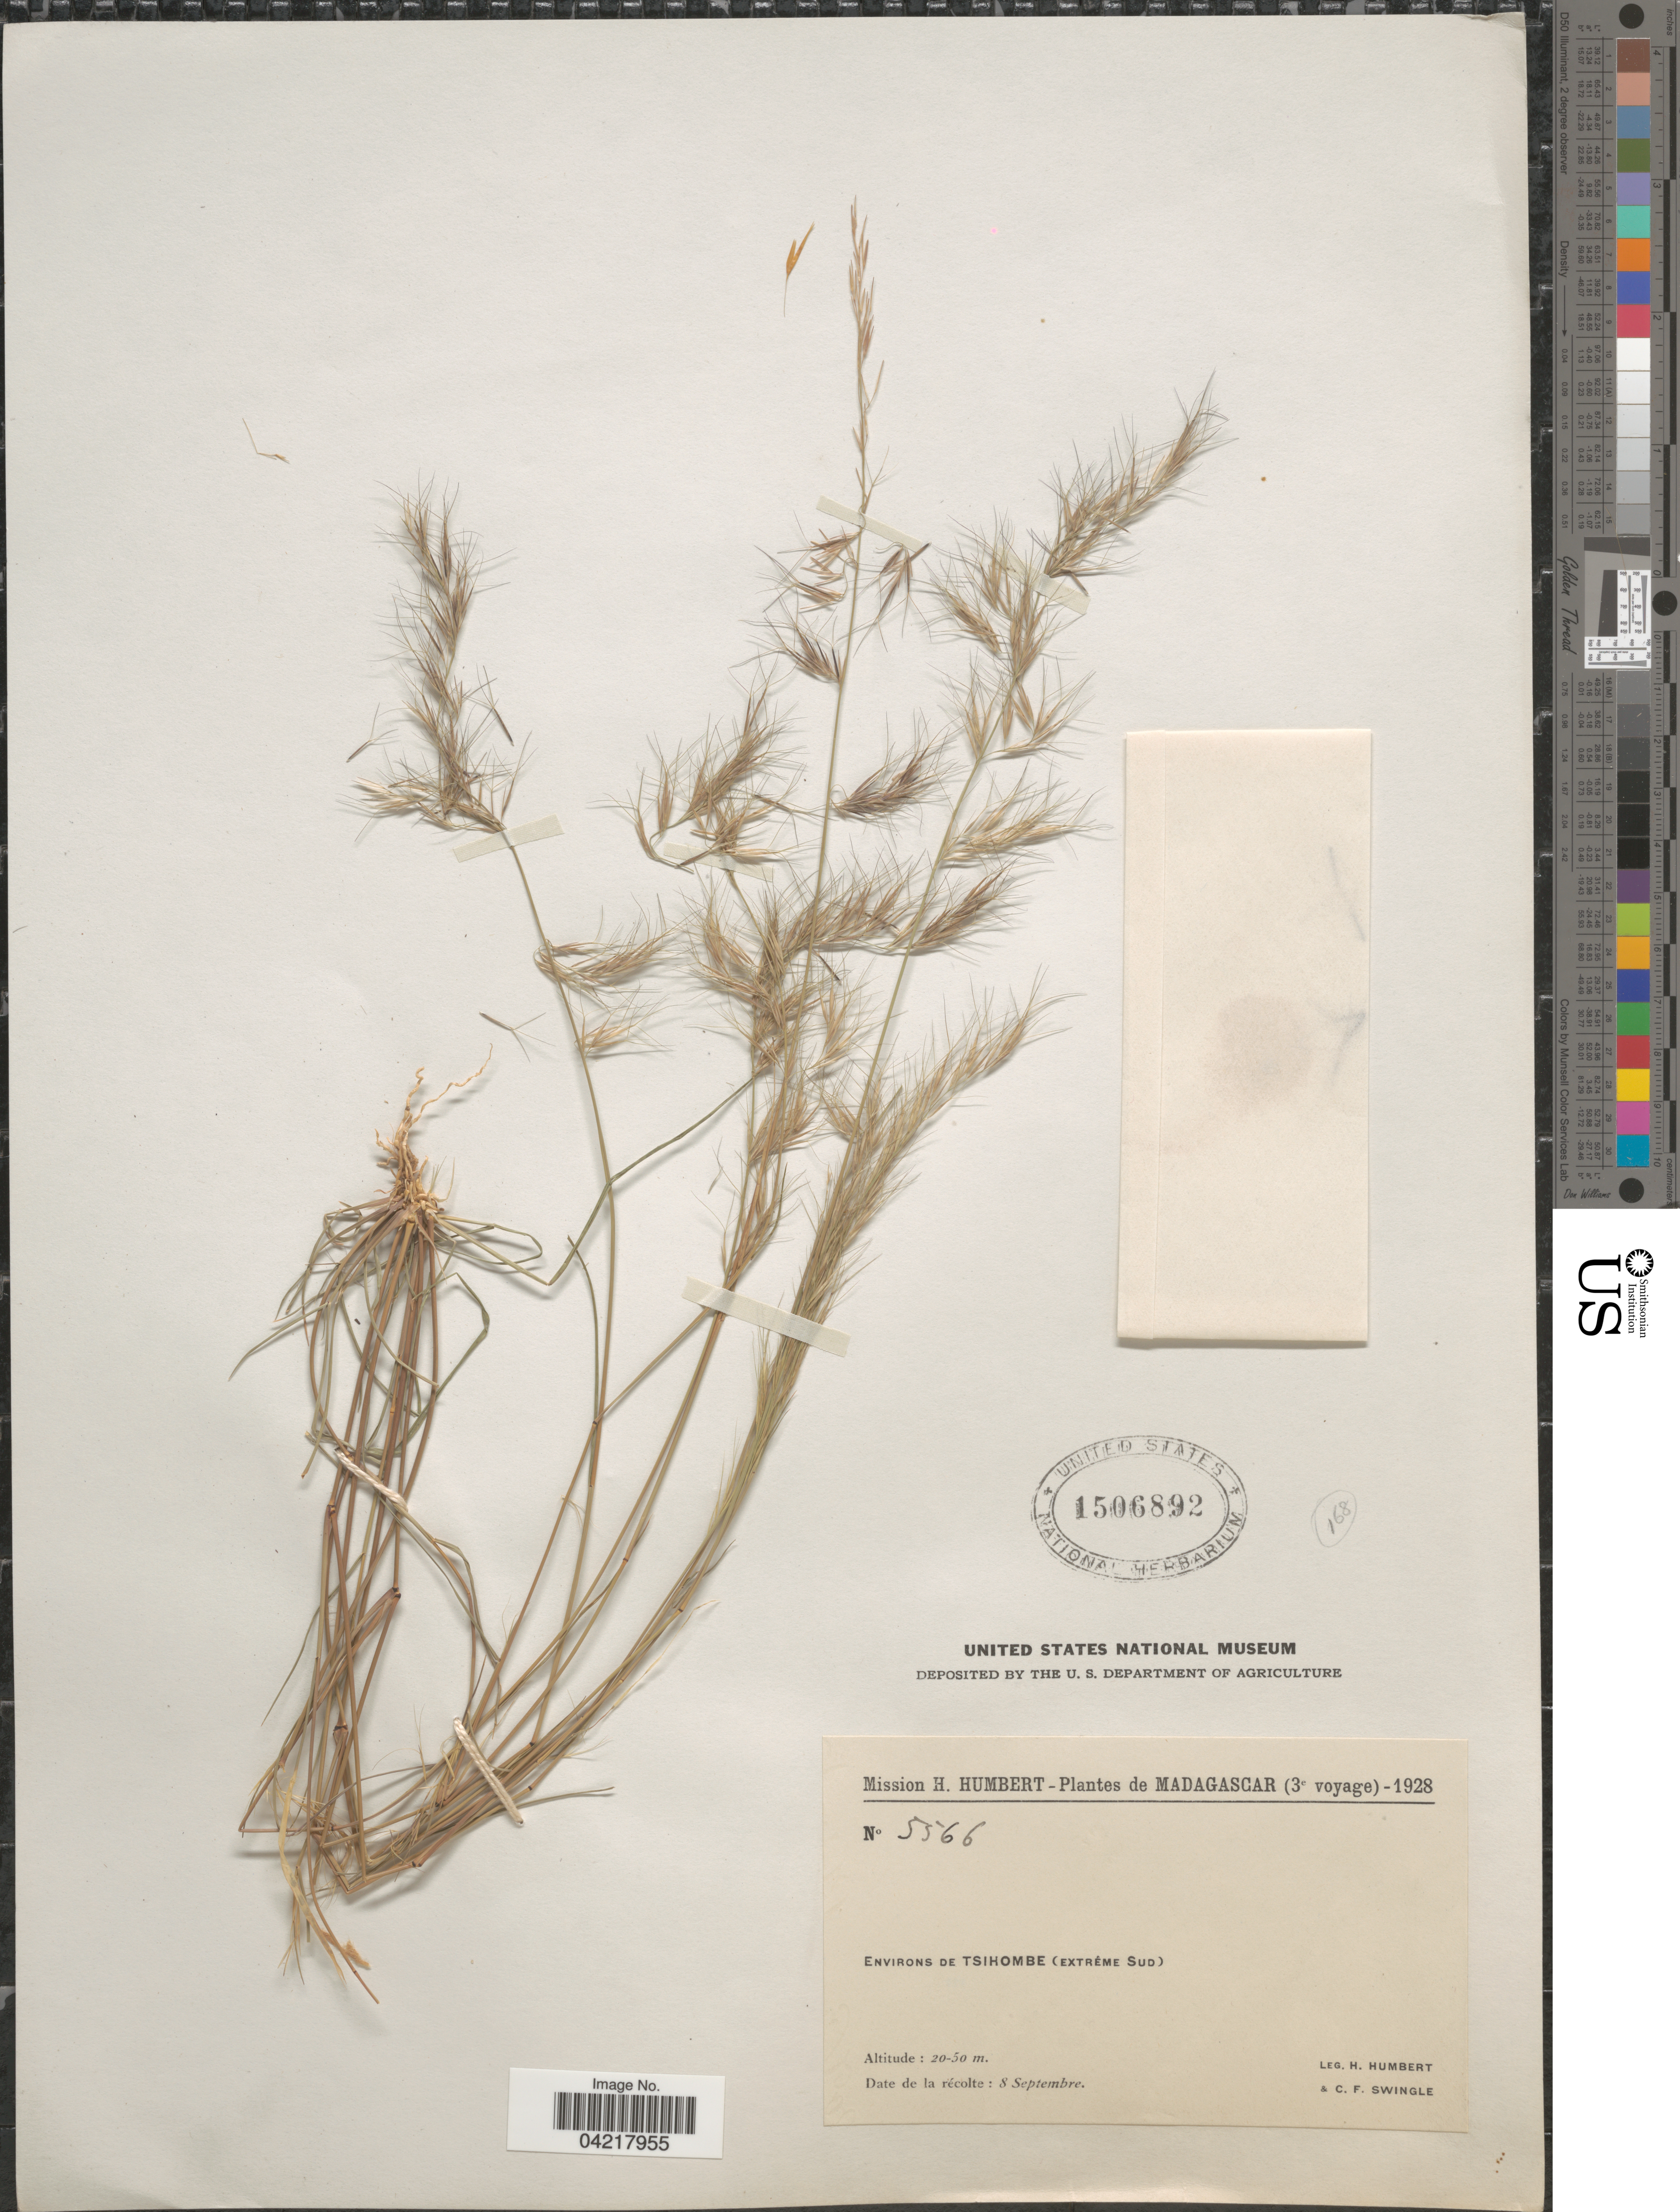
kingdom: Plantae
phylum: Tracheophyta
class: Liliopsida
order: Poales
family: Poaceae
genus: Aristida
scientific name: Aristida sp.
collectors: H. Humbert & C. Swingle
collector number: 5566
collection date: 1928-09-08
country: Madagascar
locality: Plantes de Madagascar (3e voyage)-1928. [unsure placement] Environs de Tsihombe (Extréme Sud).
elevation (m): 20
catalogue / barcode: US 1506892